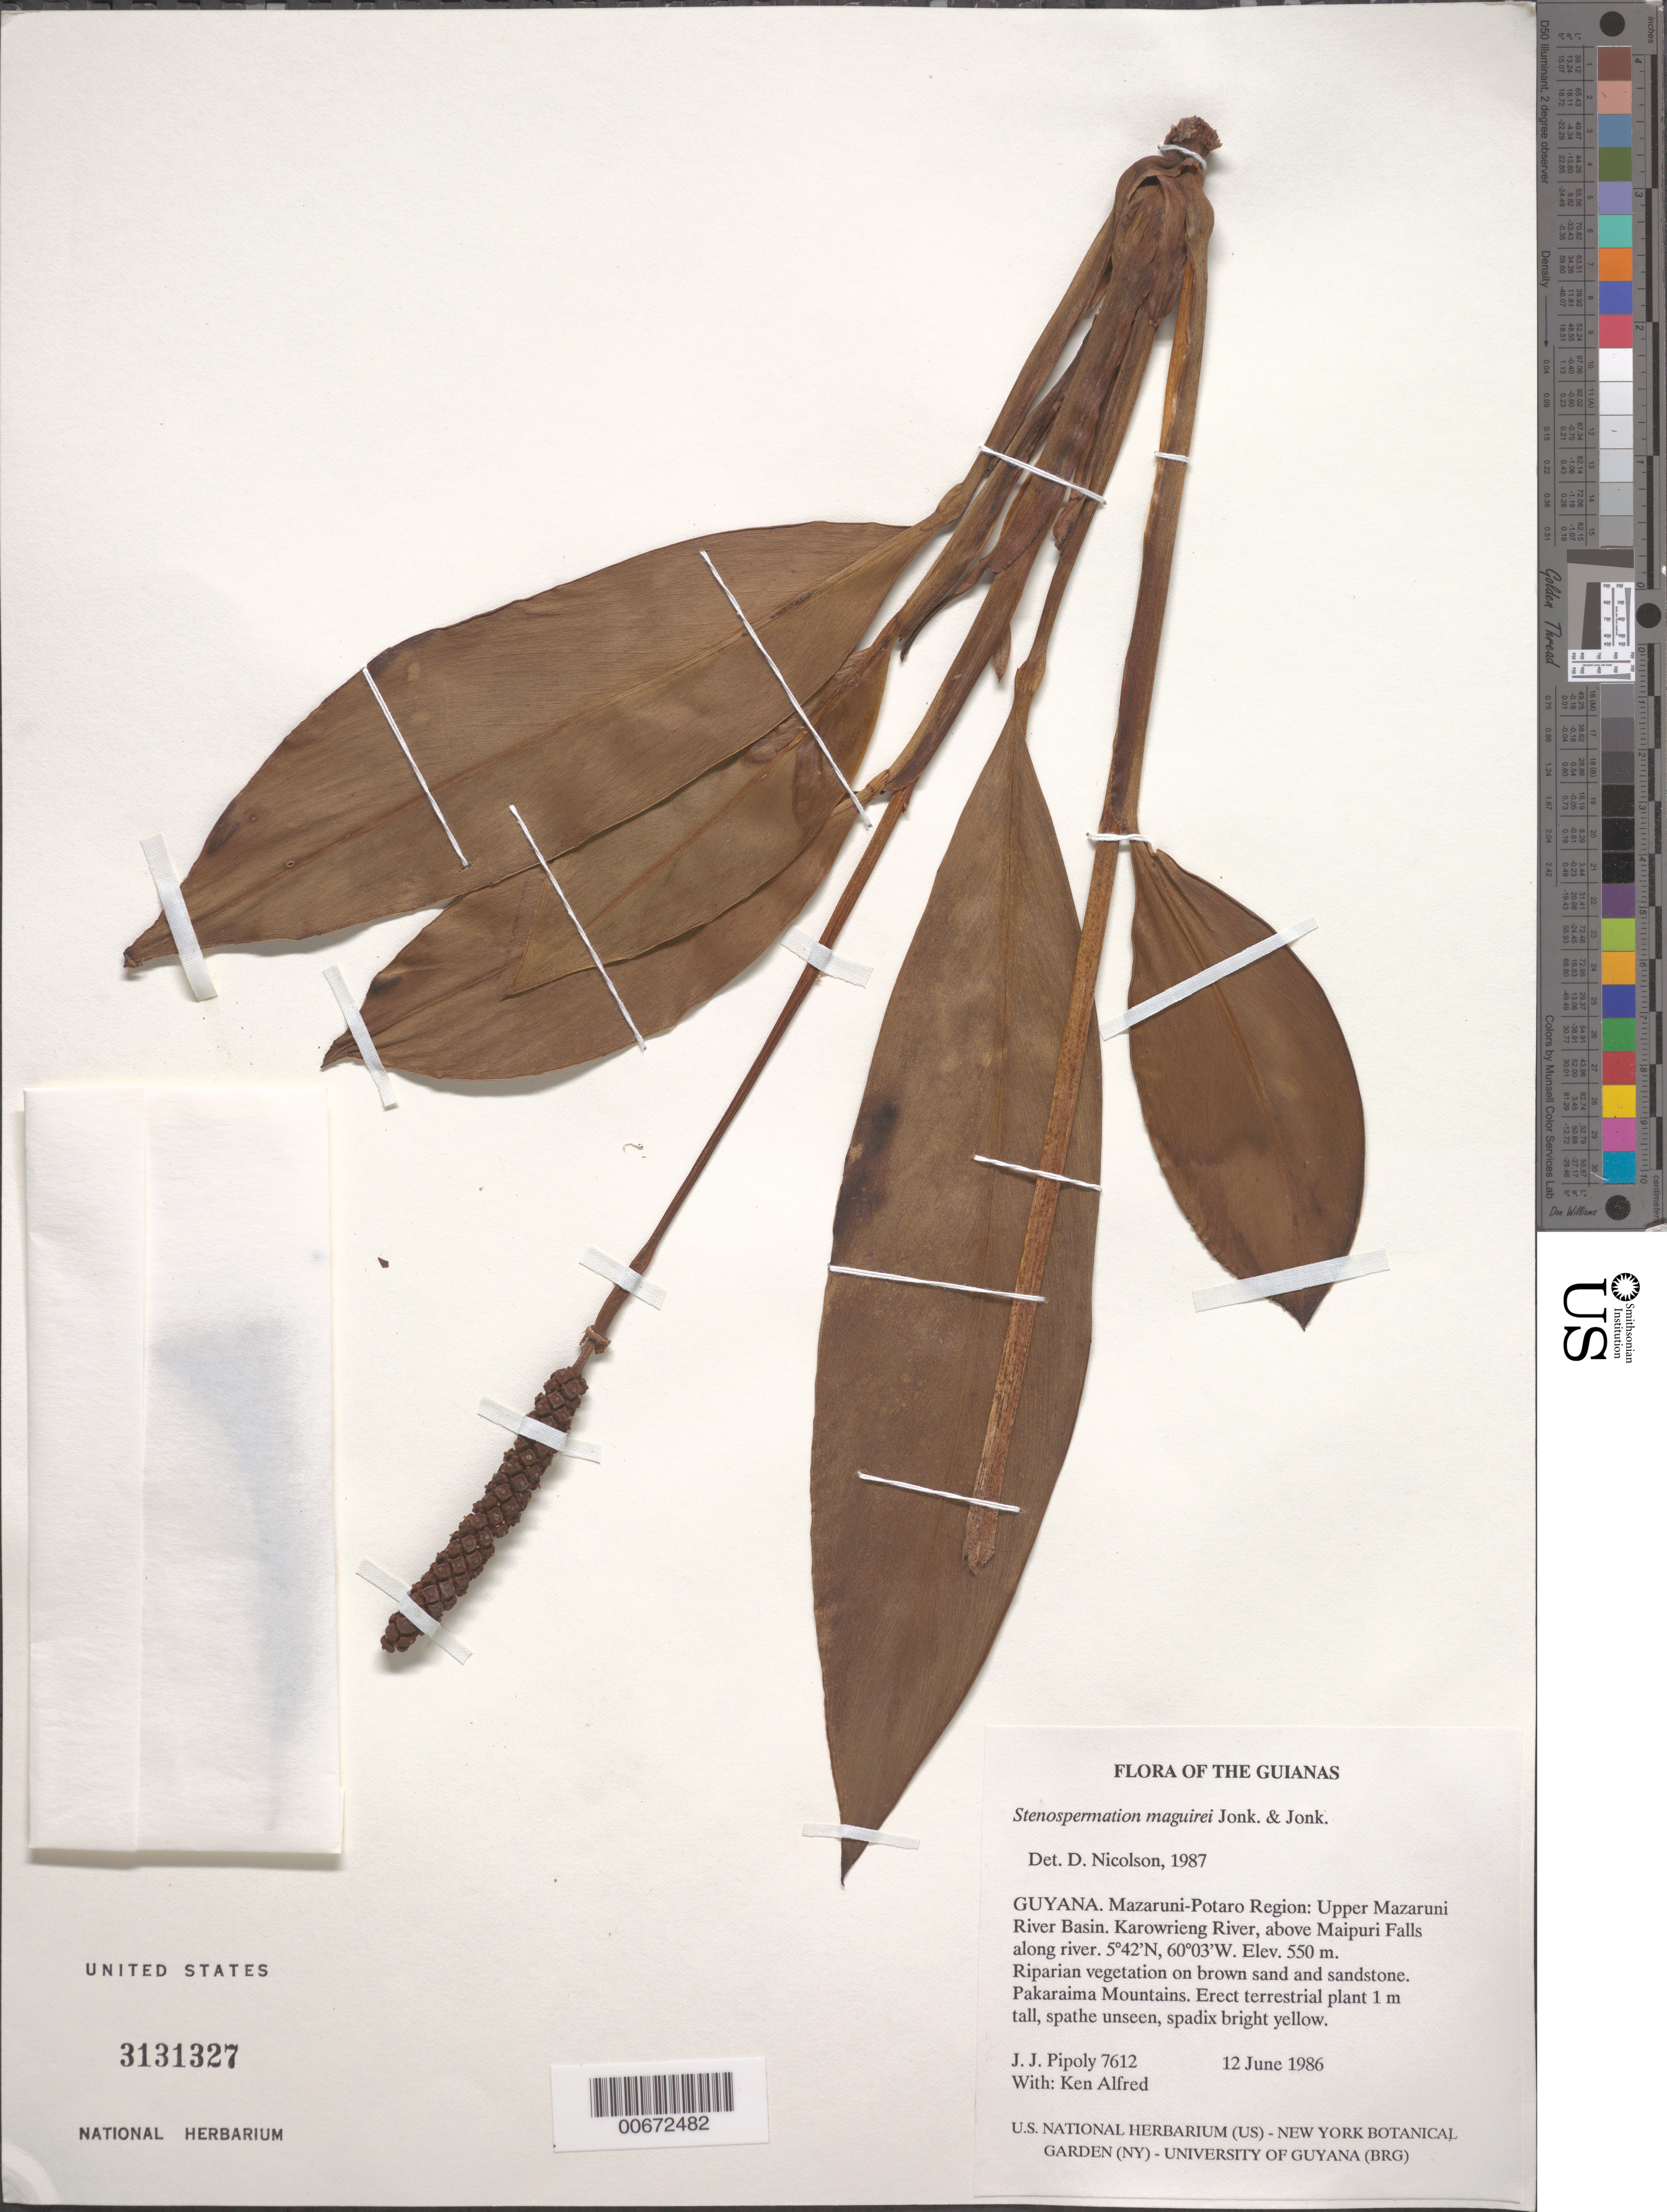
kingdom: Plantae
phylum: Tracheophyta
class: Liliopsida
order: Alismatales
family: Araceae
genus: Stenospermation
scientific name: Stenospermation maguirei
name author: A.M.E. Jonker & Jonker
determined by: Nicolson, Dan H.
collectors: J. J. Pipoly & K. Alfred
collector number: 7612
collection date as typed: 12 June 1986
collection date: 1986-06-12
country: Guyana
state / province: Cuyuni-Mazaruni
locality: Pakaraima Mts. Upper Mazaruni River Basin. Karowrieng River, above Maipuri Falls along river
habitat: Riparian vegetation on brown sand and sandstone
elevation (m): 550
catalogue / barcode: US 3131327